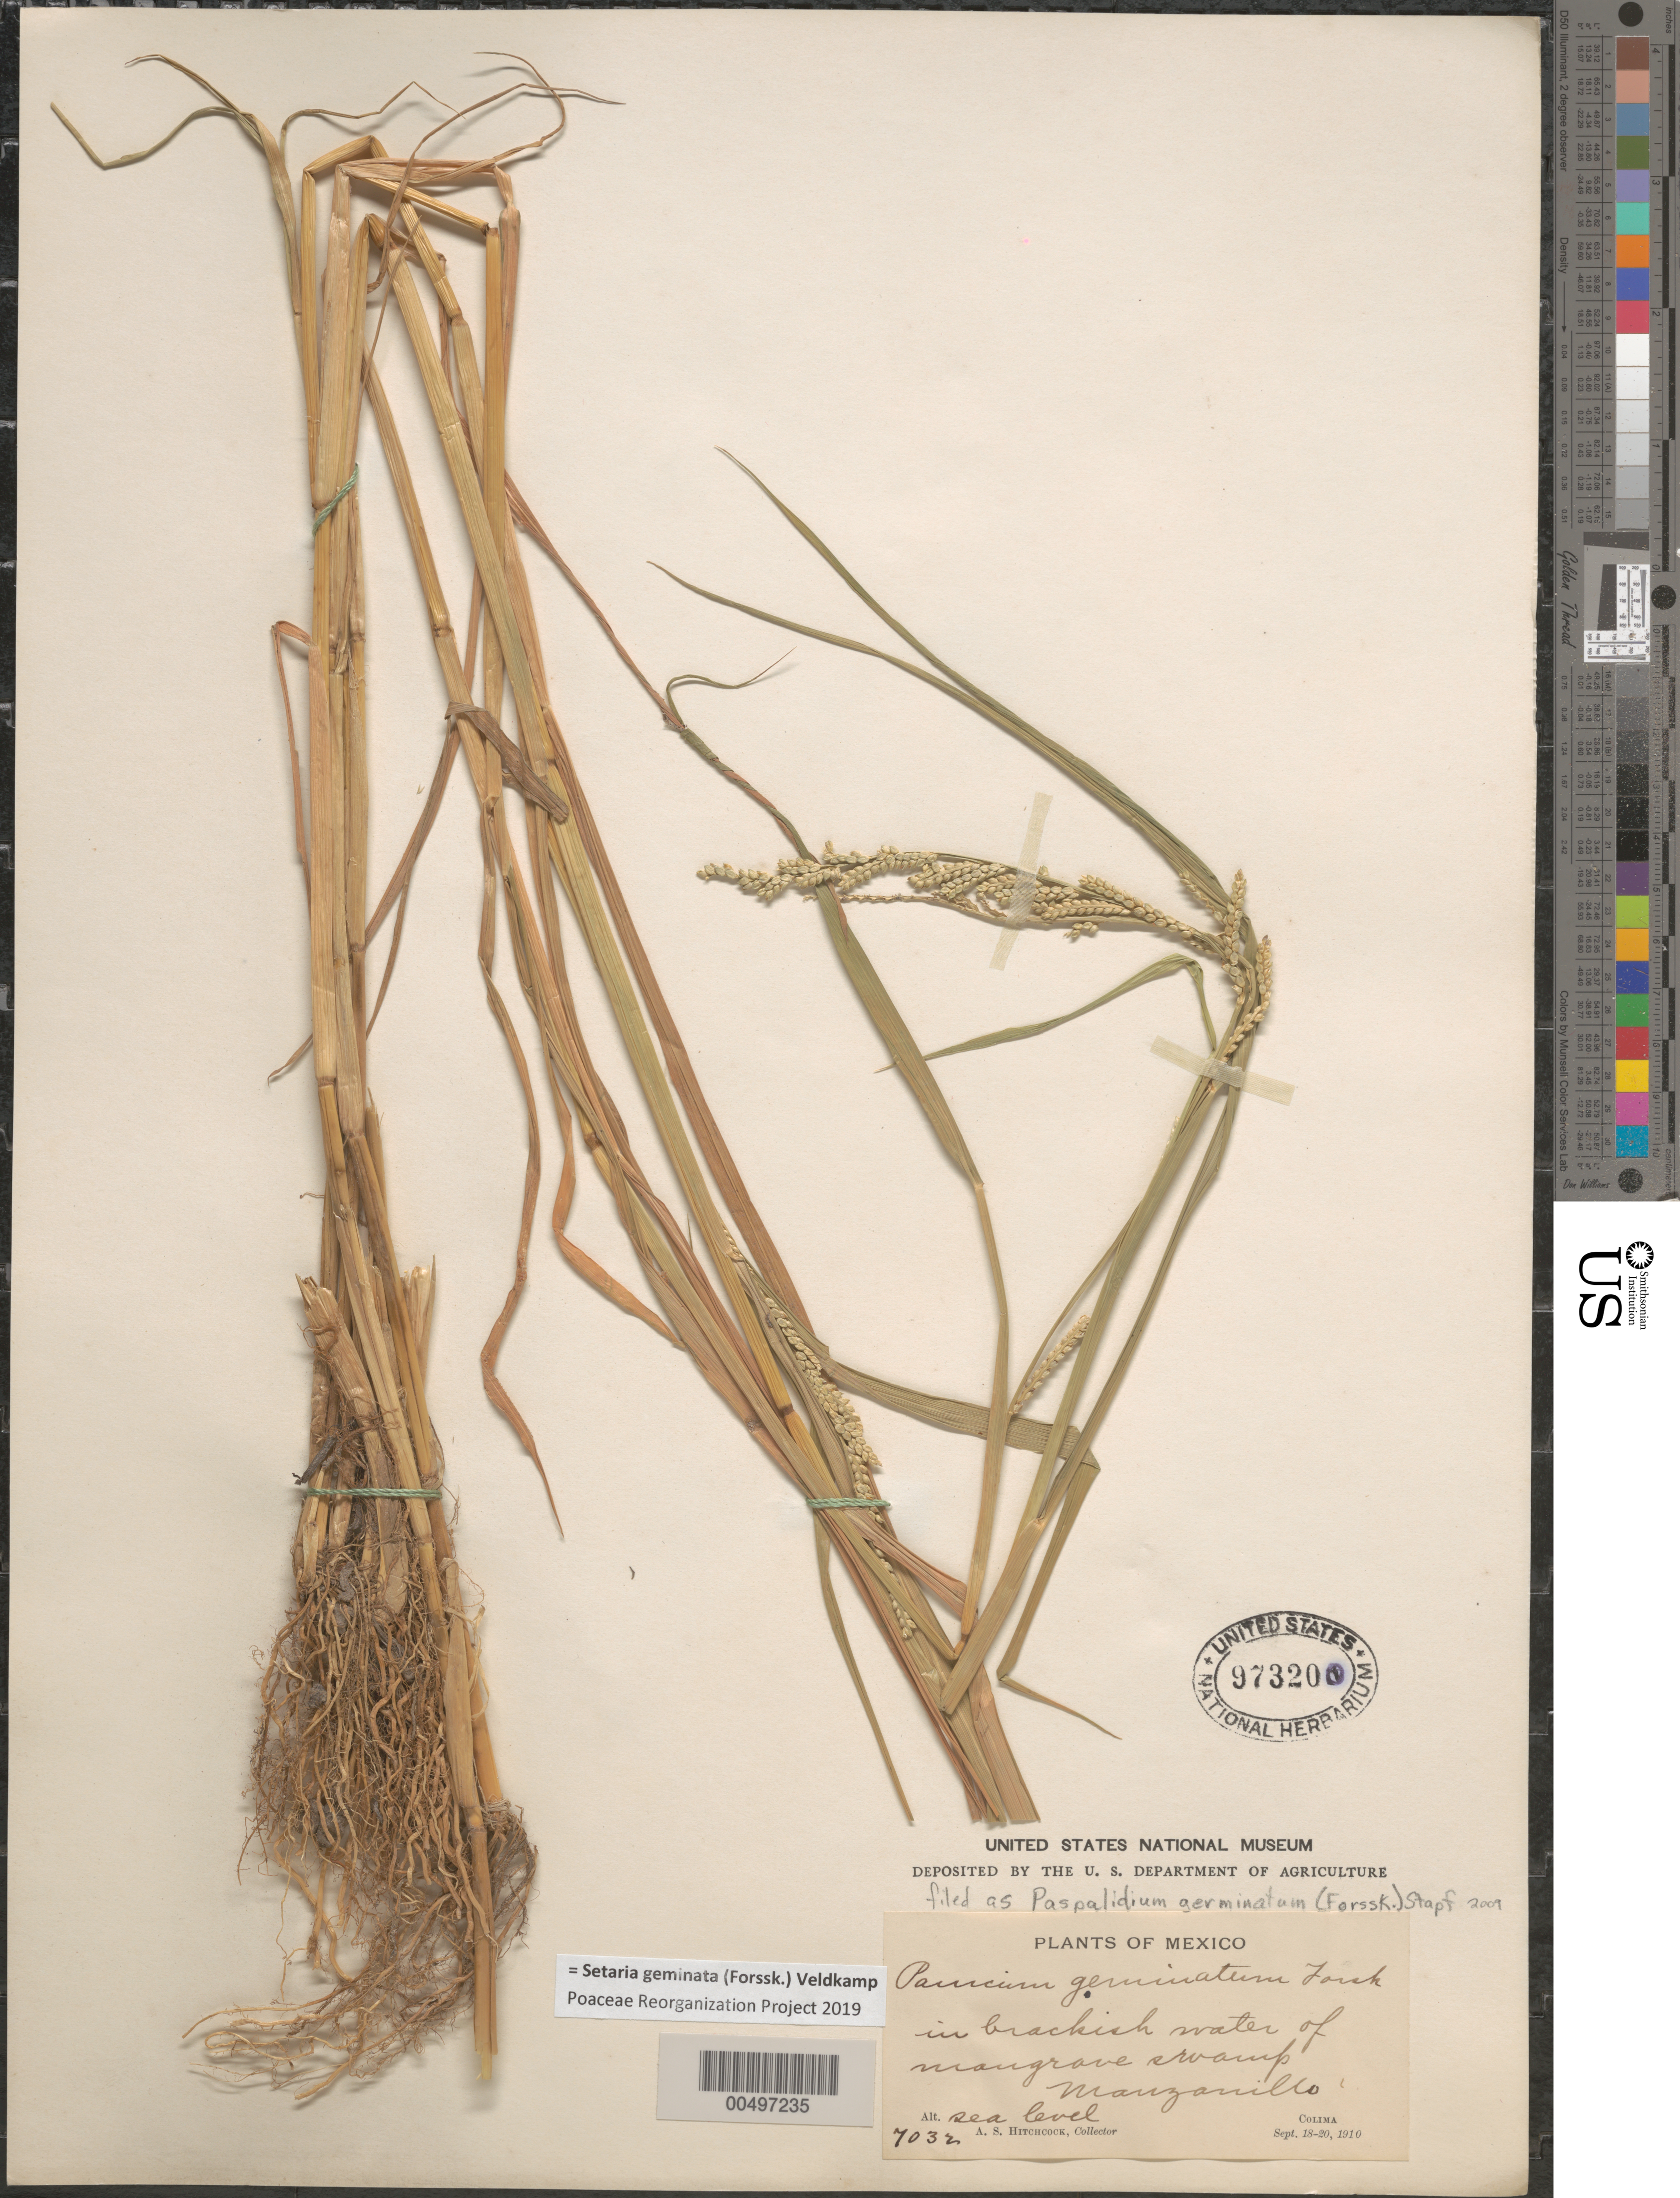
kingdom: Plantae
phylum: Tracheophyta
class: Liliopsida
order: Poales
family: Poaceae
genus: Setaria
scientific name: Setaria geminata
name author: (Forssk.) Veldkamp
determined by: Poaceae Reorganization Project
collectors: A. S. Hitchcock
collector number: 7032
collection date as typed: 18 Sep 1910 to 20 Sep 1910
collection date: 1910-09-18/1910-09-20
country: Mexico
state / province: Colima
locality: Manzanillo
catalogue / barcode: US 973200